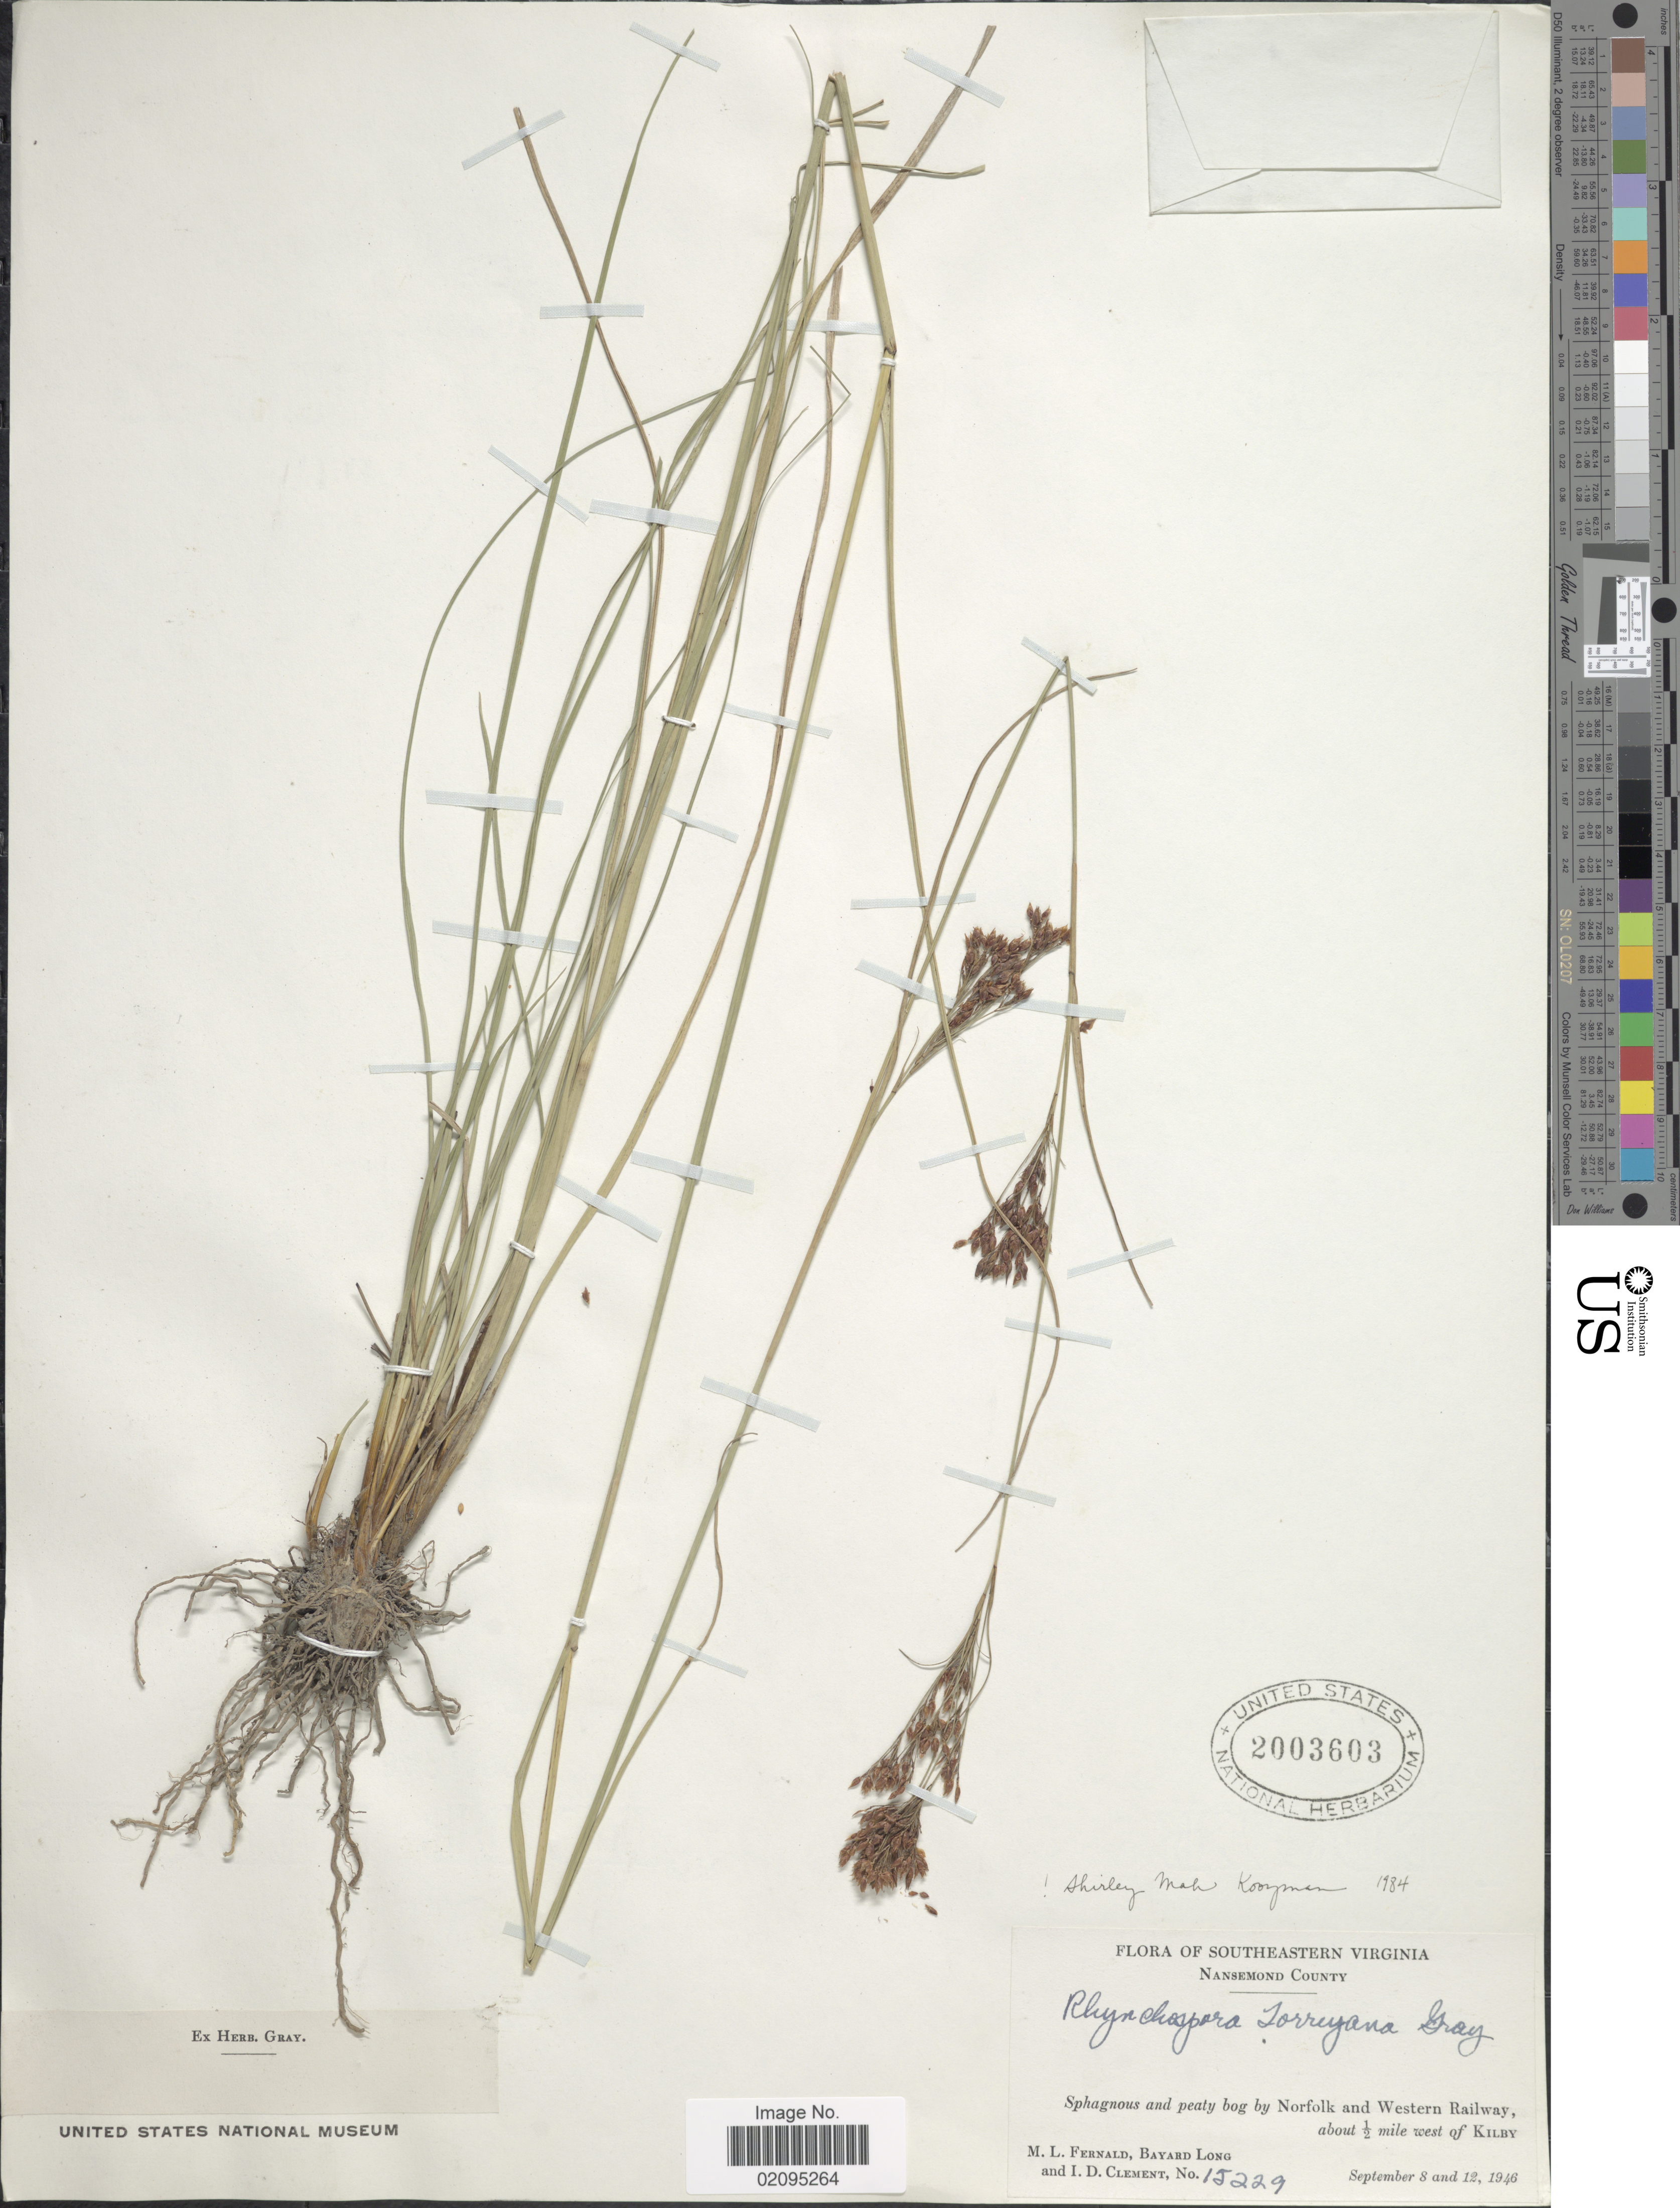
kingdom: Plantae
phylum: Tracheophyta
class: Liliopsida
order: Poales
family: Cyperaceae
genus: Rhynchospora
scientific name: Rhynchospora torreyana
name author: A. Gray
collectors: M. L. Fernald, B. Long & I. Clement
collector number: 15229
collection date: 1946-09-08/1946-09-12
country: United States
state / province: Virginia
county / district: City of Suffolk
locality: Southeastern Virginia, Nansemond County, Sphagnous and peaty bog by Norfolk and Western Railway, about 1/2 mile west of Kilby.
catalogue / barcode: US 2003603